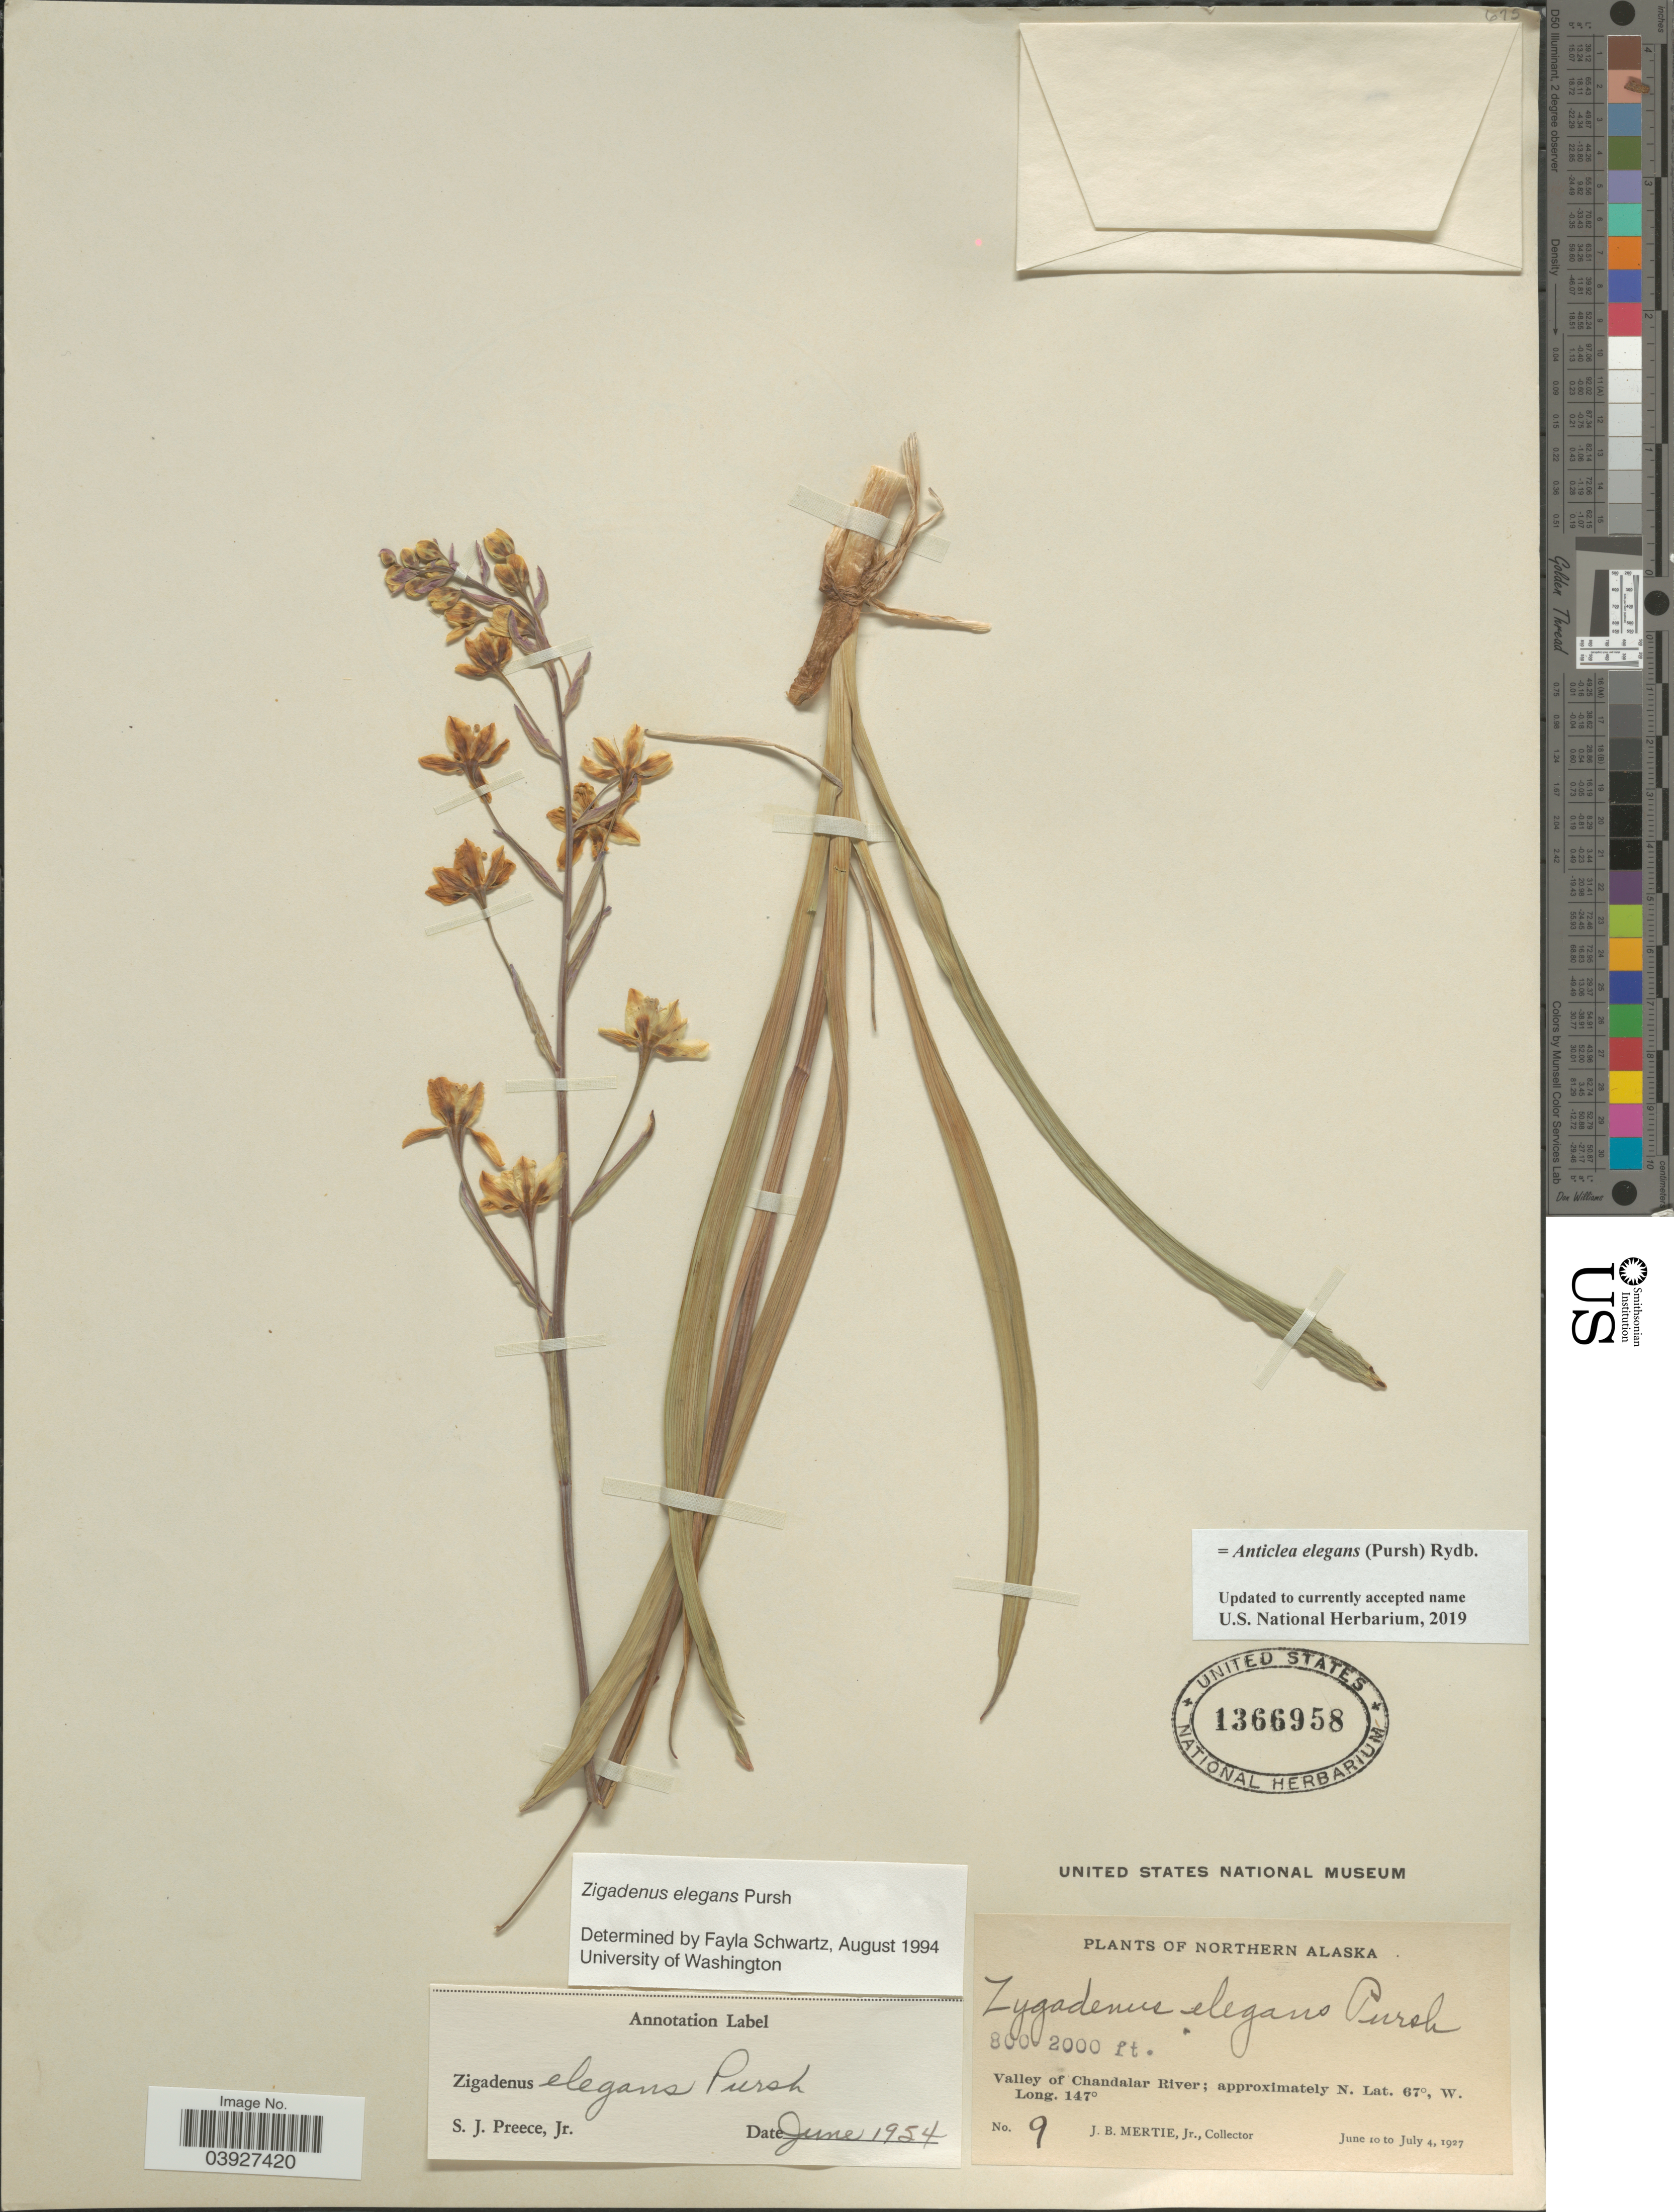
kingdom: Plantae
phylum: Tracheophyta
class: Liliopsida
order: Liliales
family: Melanthiaceae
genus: Anticlea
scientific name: Anticlea elegans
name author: (Pursh) Rydb.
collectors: J. Mertie Jr.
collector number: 9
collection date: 1927-06-10/1927-07-04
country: United States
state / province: Alaska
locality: Northern Alaska. Valley of Chandalar River.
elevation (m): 244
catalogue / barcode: US 1366958